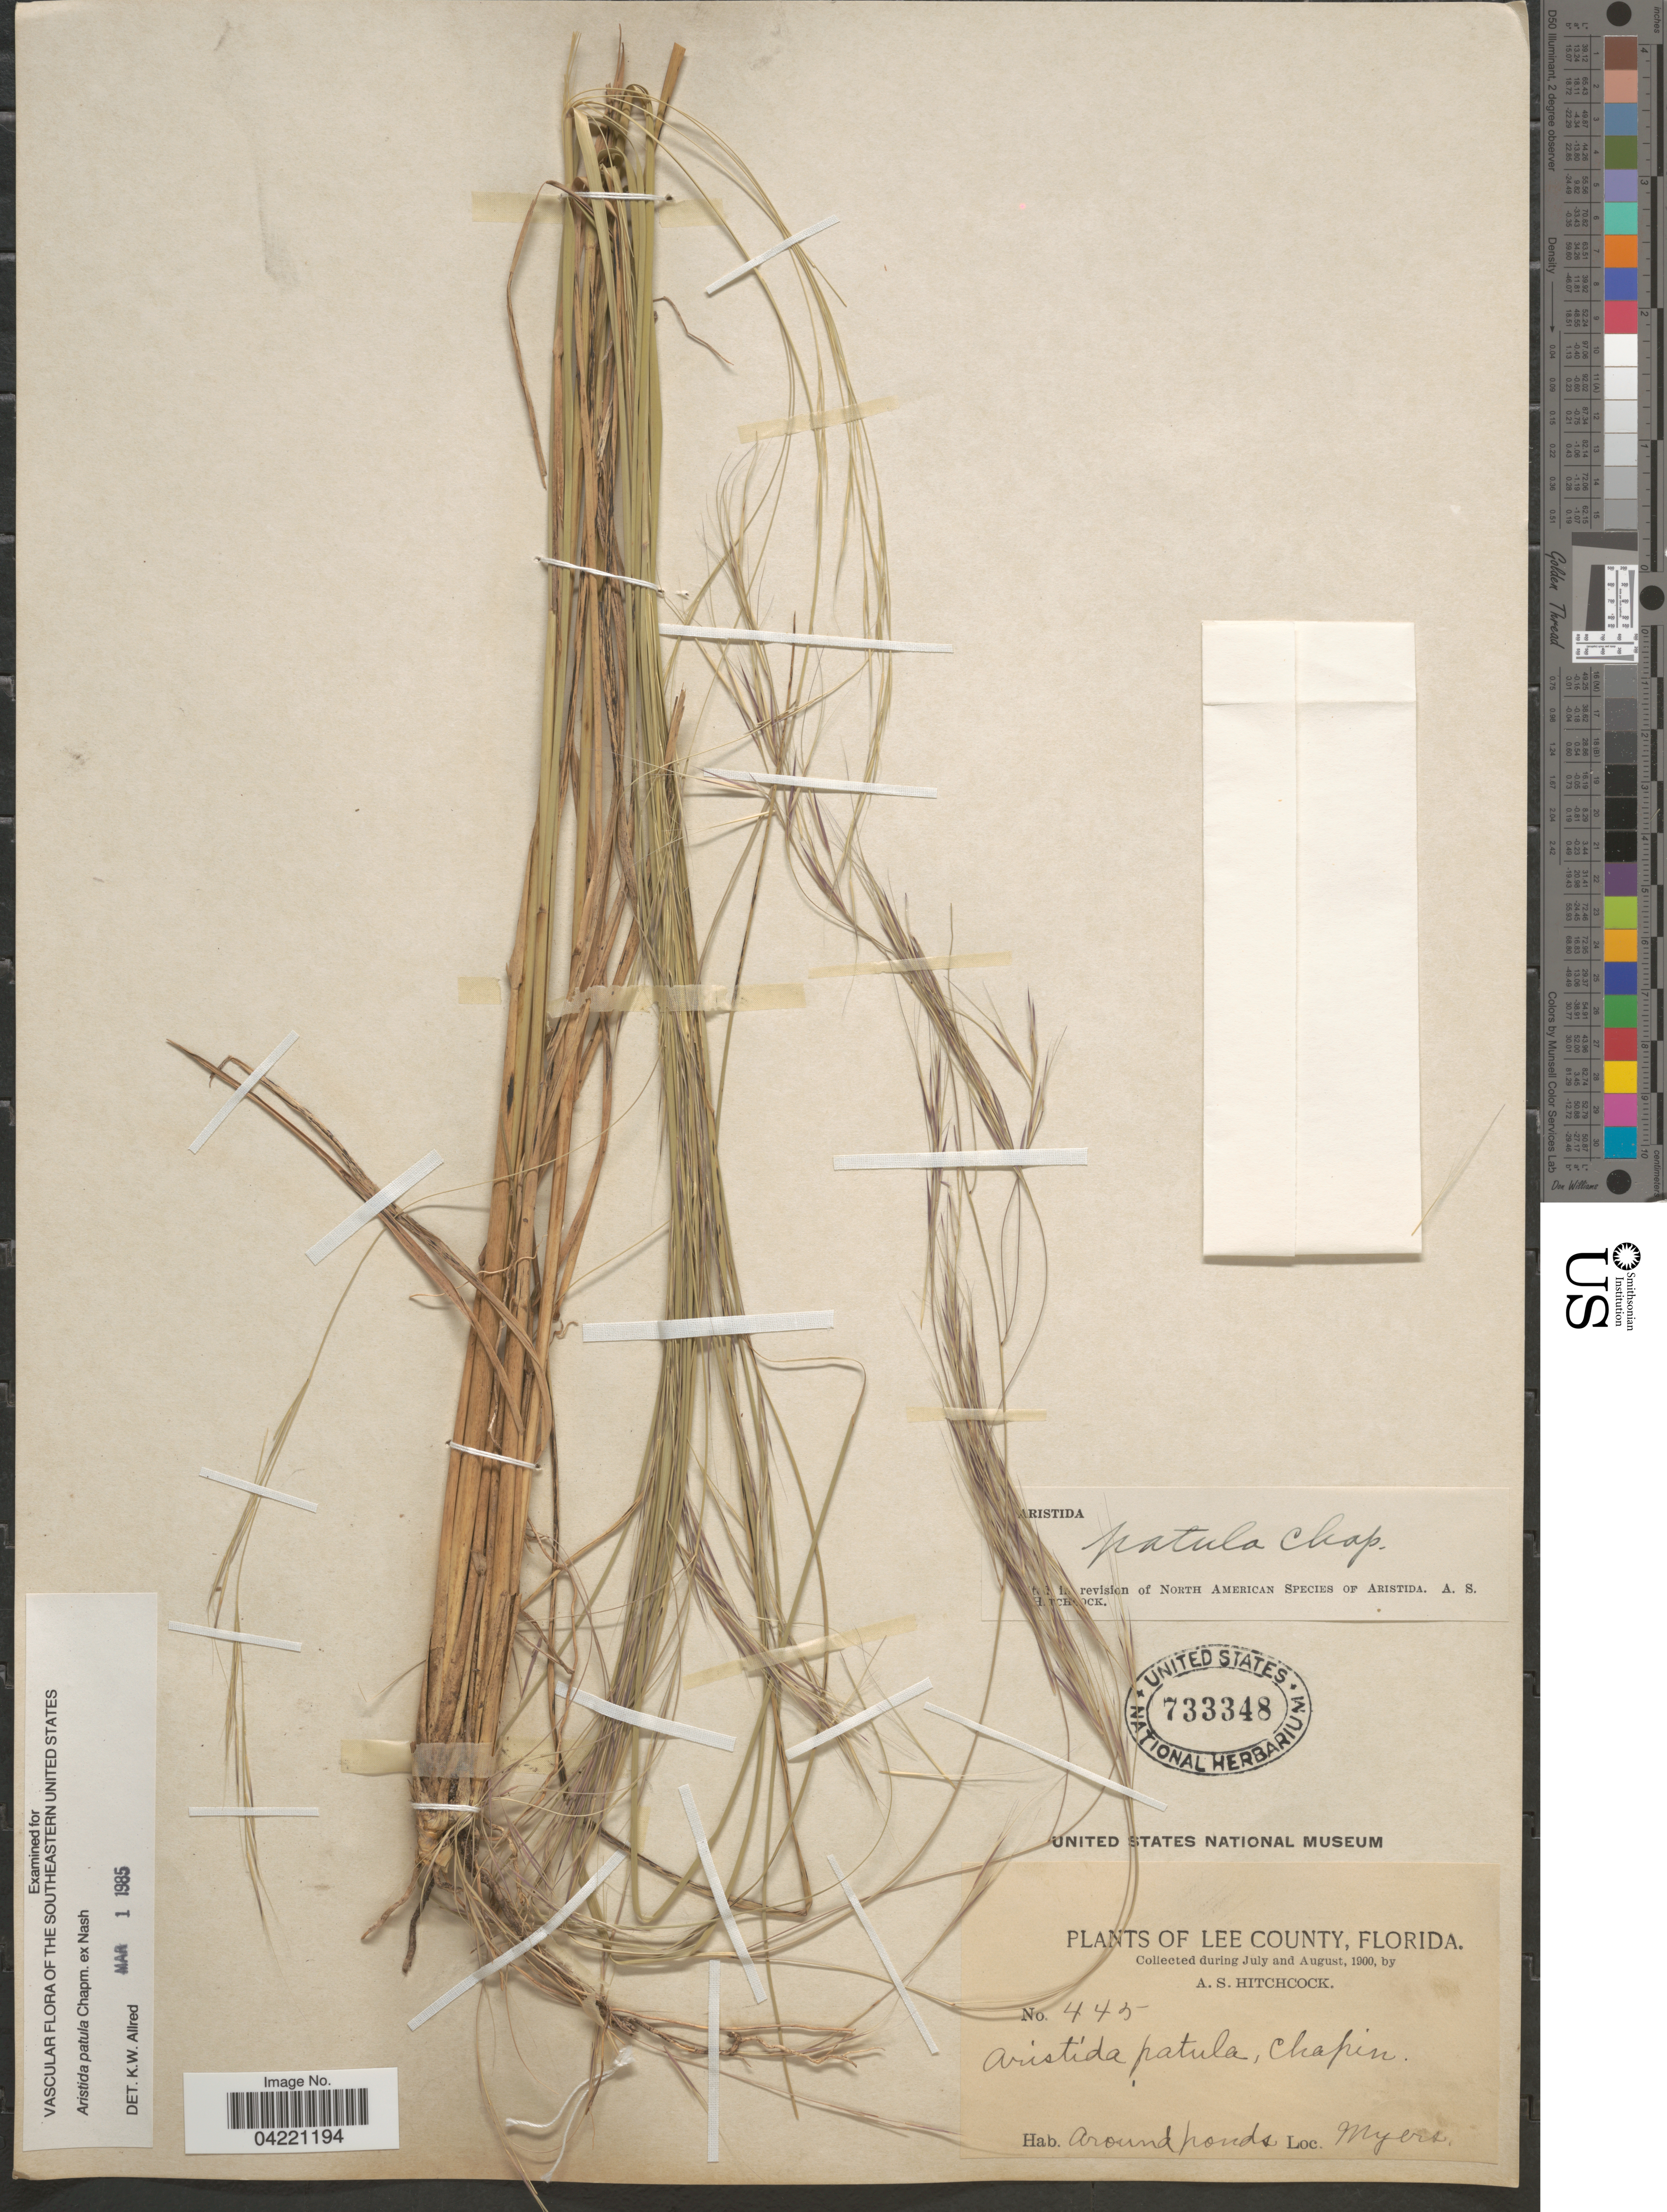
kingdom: Plantae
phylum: Tracheophyta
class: Liliopsida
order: Poales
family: Poaceae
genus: Aristida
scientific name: Aristida patula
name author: Chapm. ex Nash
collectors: A. S. Hitchcock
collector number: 445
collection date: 1900-07/1900-08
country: United States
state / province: Florida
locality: Lee County. Around ponds. Myers.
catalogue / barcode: US 733348